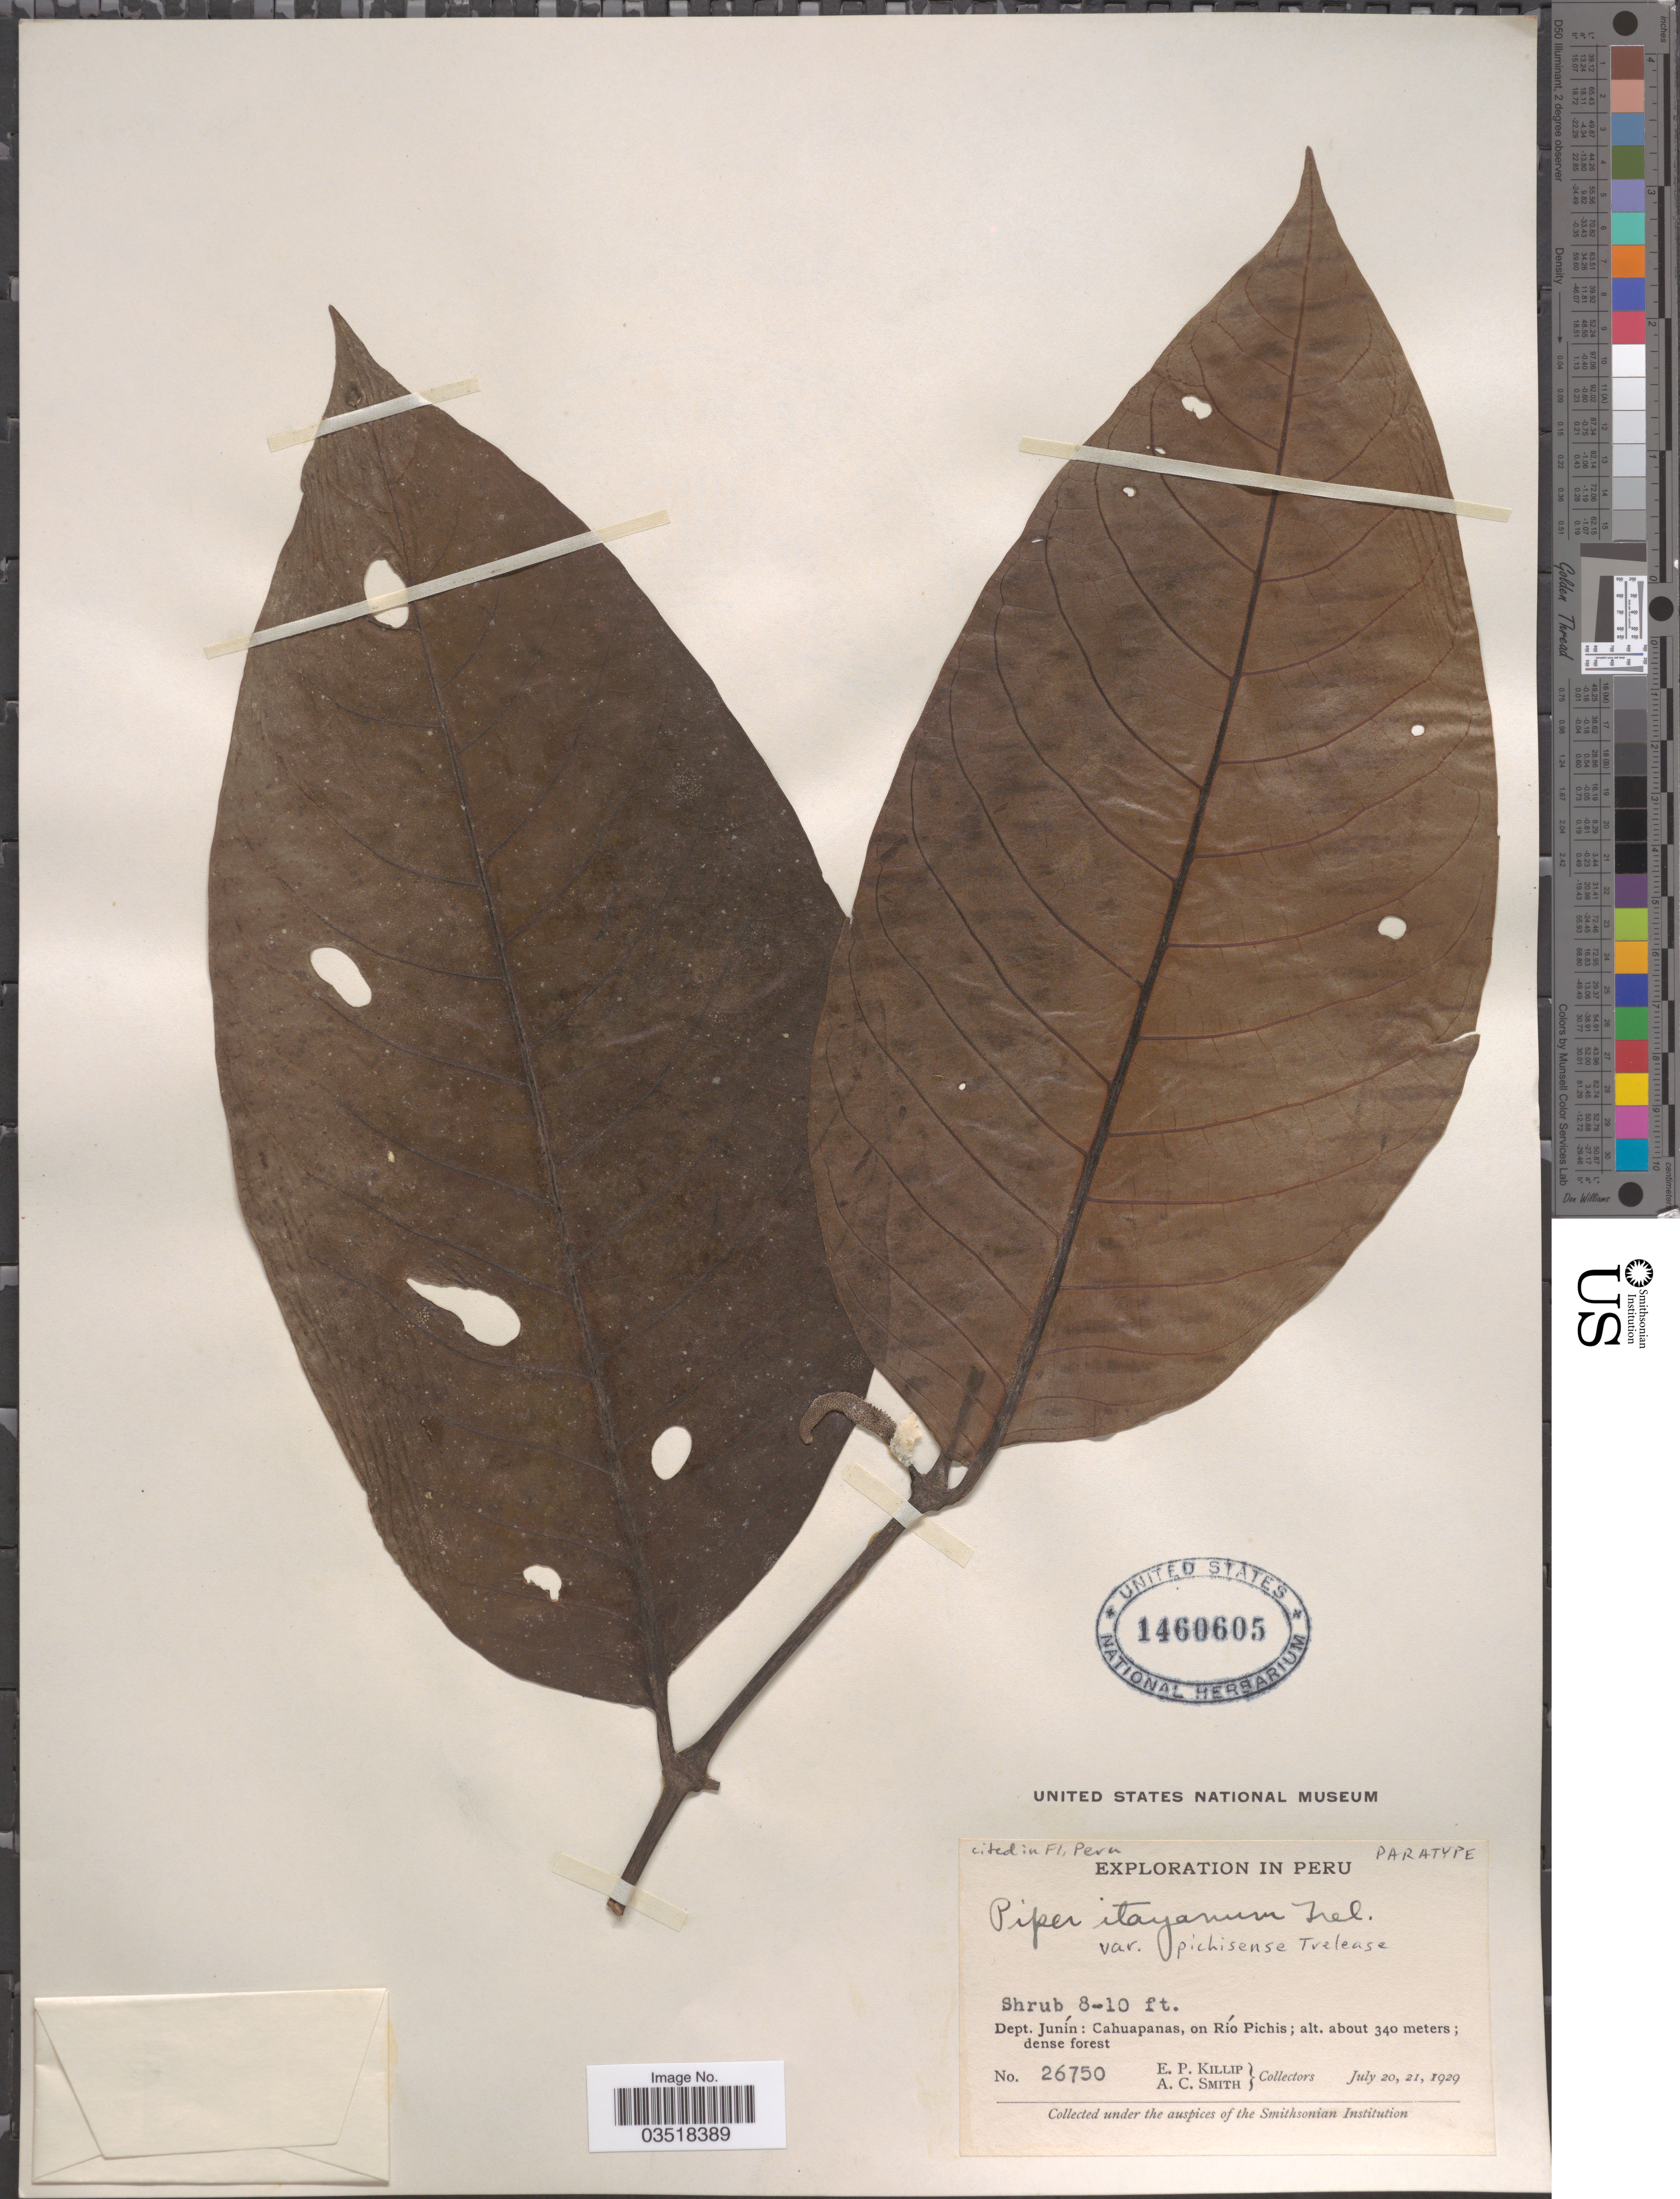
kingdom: Plantae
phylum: Tracheophyta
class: Magnoliopsida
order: Piperales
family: Piperaceae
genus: Piper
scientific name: Piper itayanum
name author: Trel.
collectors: E. P. Killip & A. C. Smith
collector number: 26750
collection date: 1929-07-20/1929-07-21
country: Peru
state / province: Junín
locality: Dept. Junín: Cahuapanas, on Río Pichis.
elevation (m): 340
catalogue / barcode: US 1460605